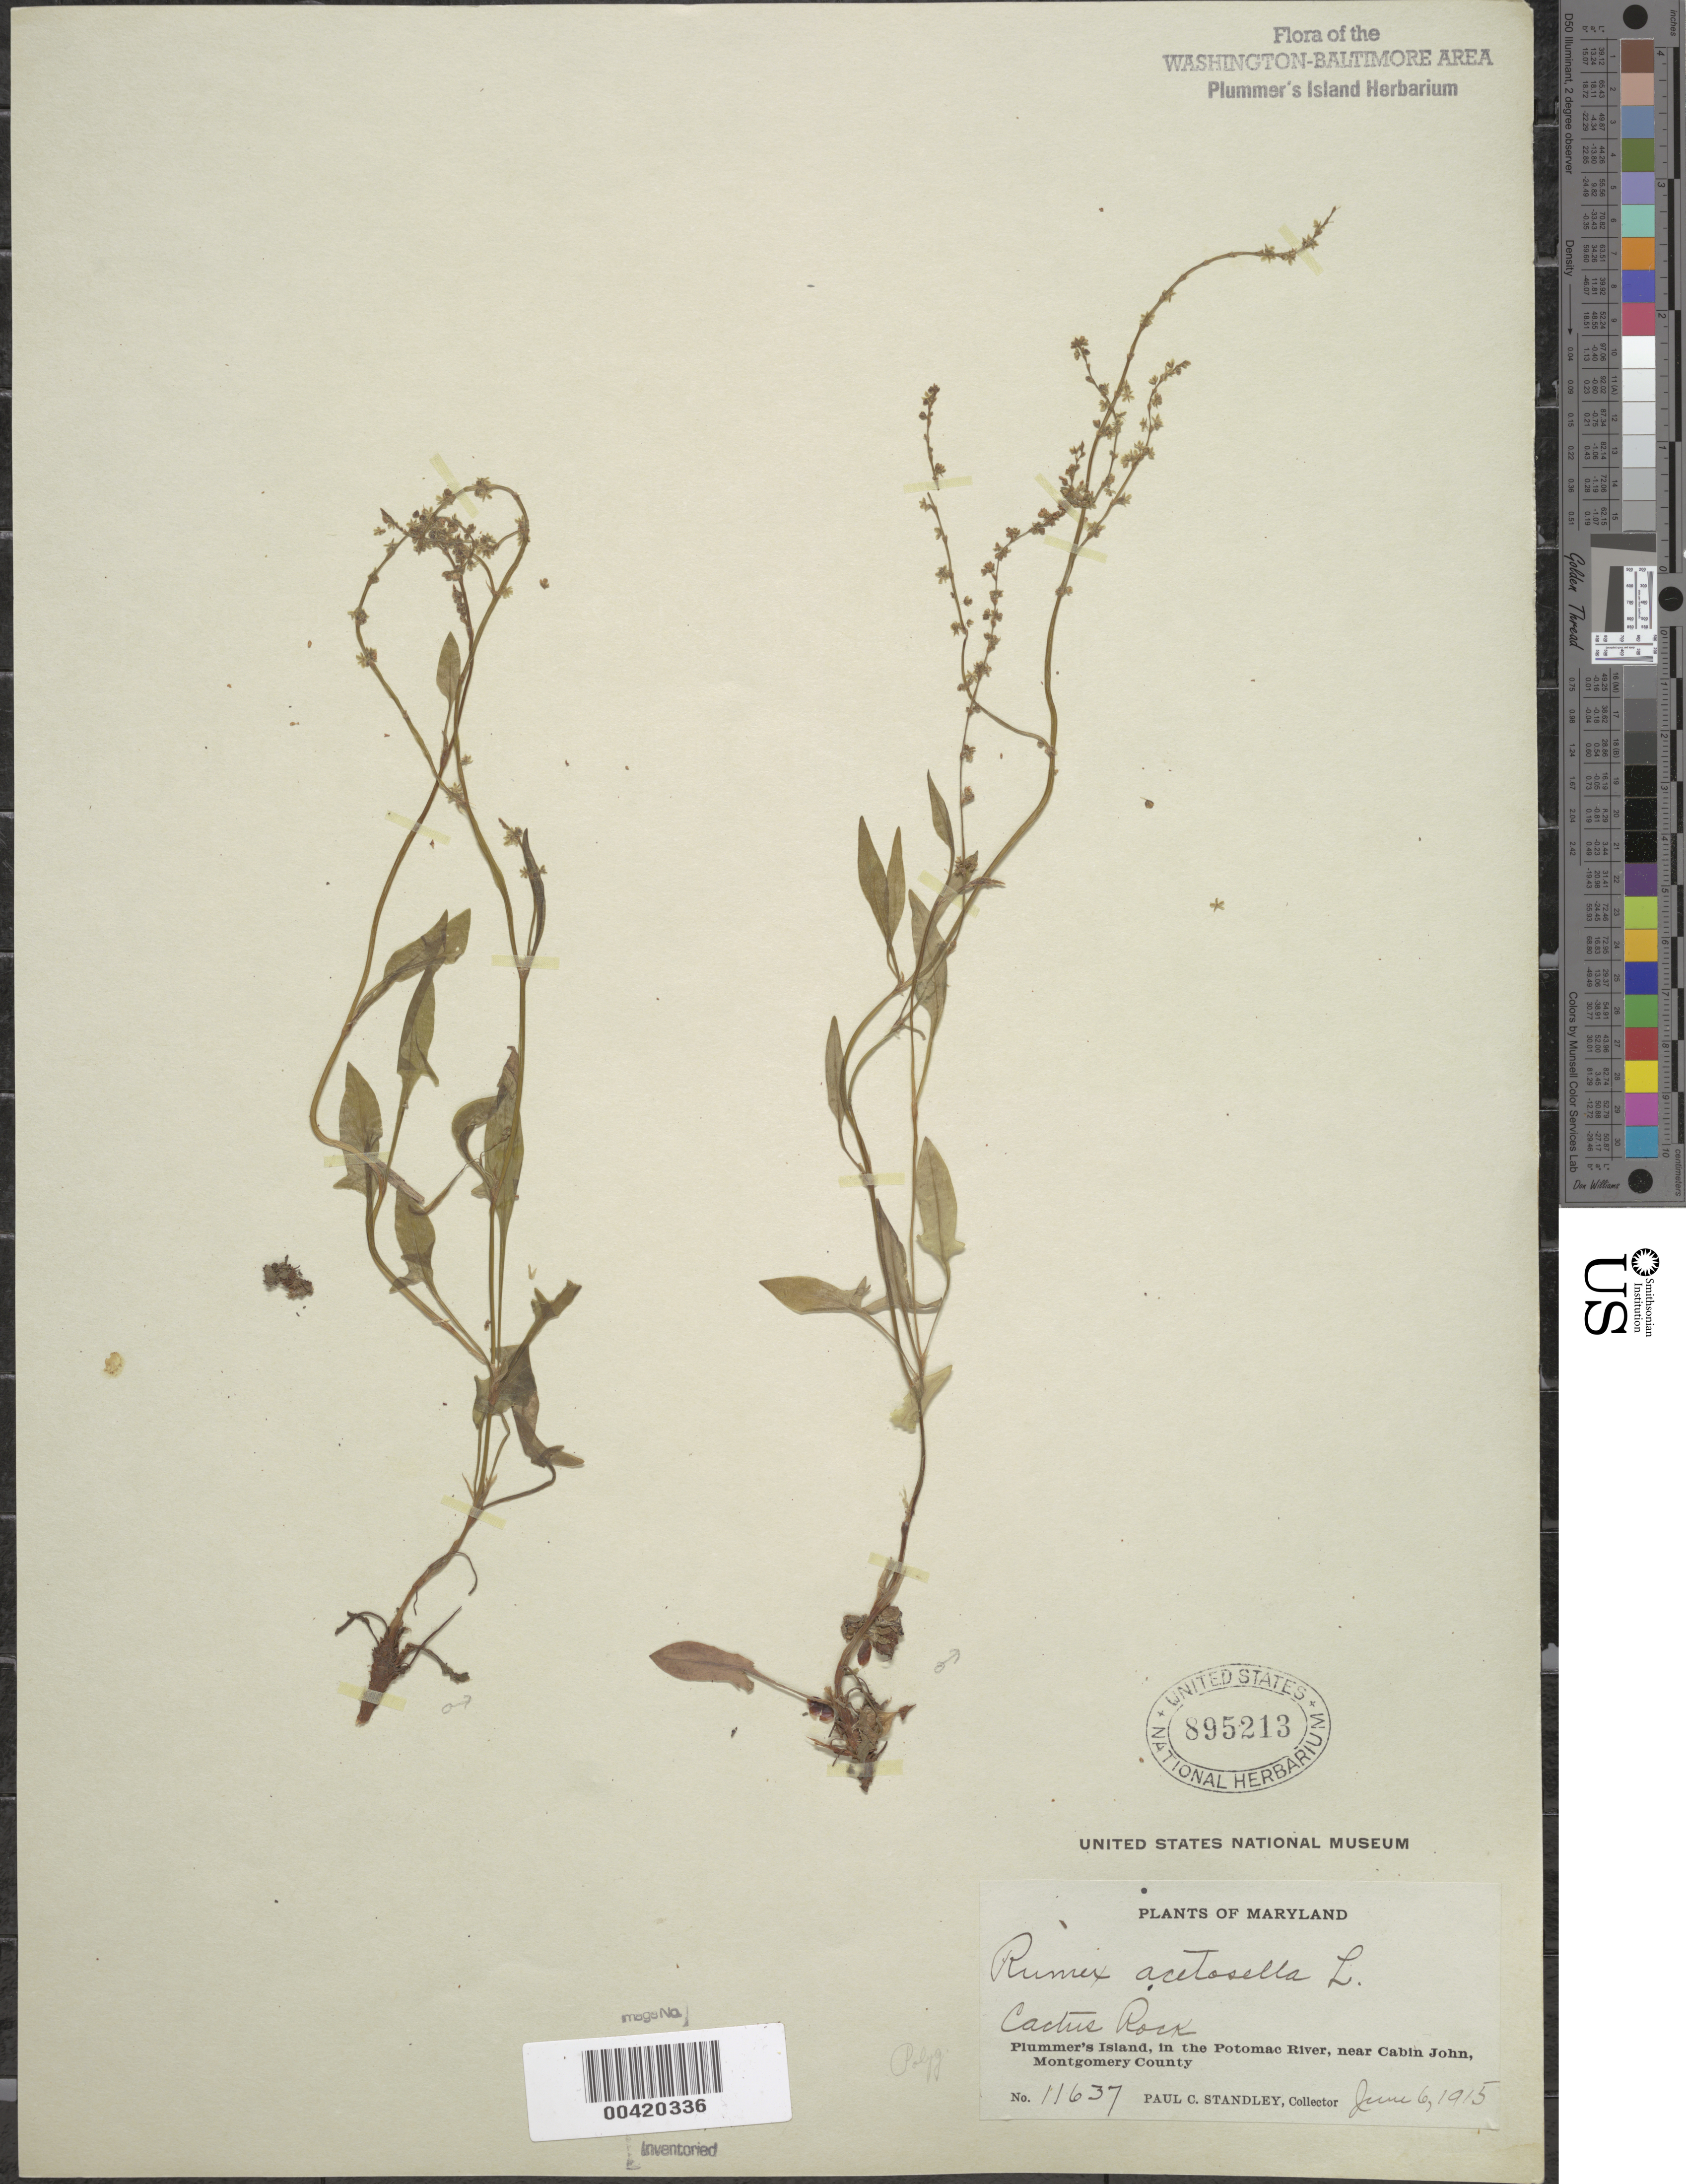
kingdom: Plantae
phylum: Tracheophyta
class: Magnoliopsida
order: Caryophyllales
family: Polygonaceae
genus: Rumex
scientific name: Rumex acetosella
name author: L.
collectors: P. C. Standley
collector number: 11637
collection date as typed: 06 Jun 1915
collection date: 1915-06-06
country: United States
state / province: Maryland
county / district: Montgomery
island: Plummers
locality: Plummer's Island; Cactus Rock C. & O. Canal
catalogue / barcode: US 895213